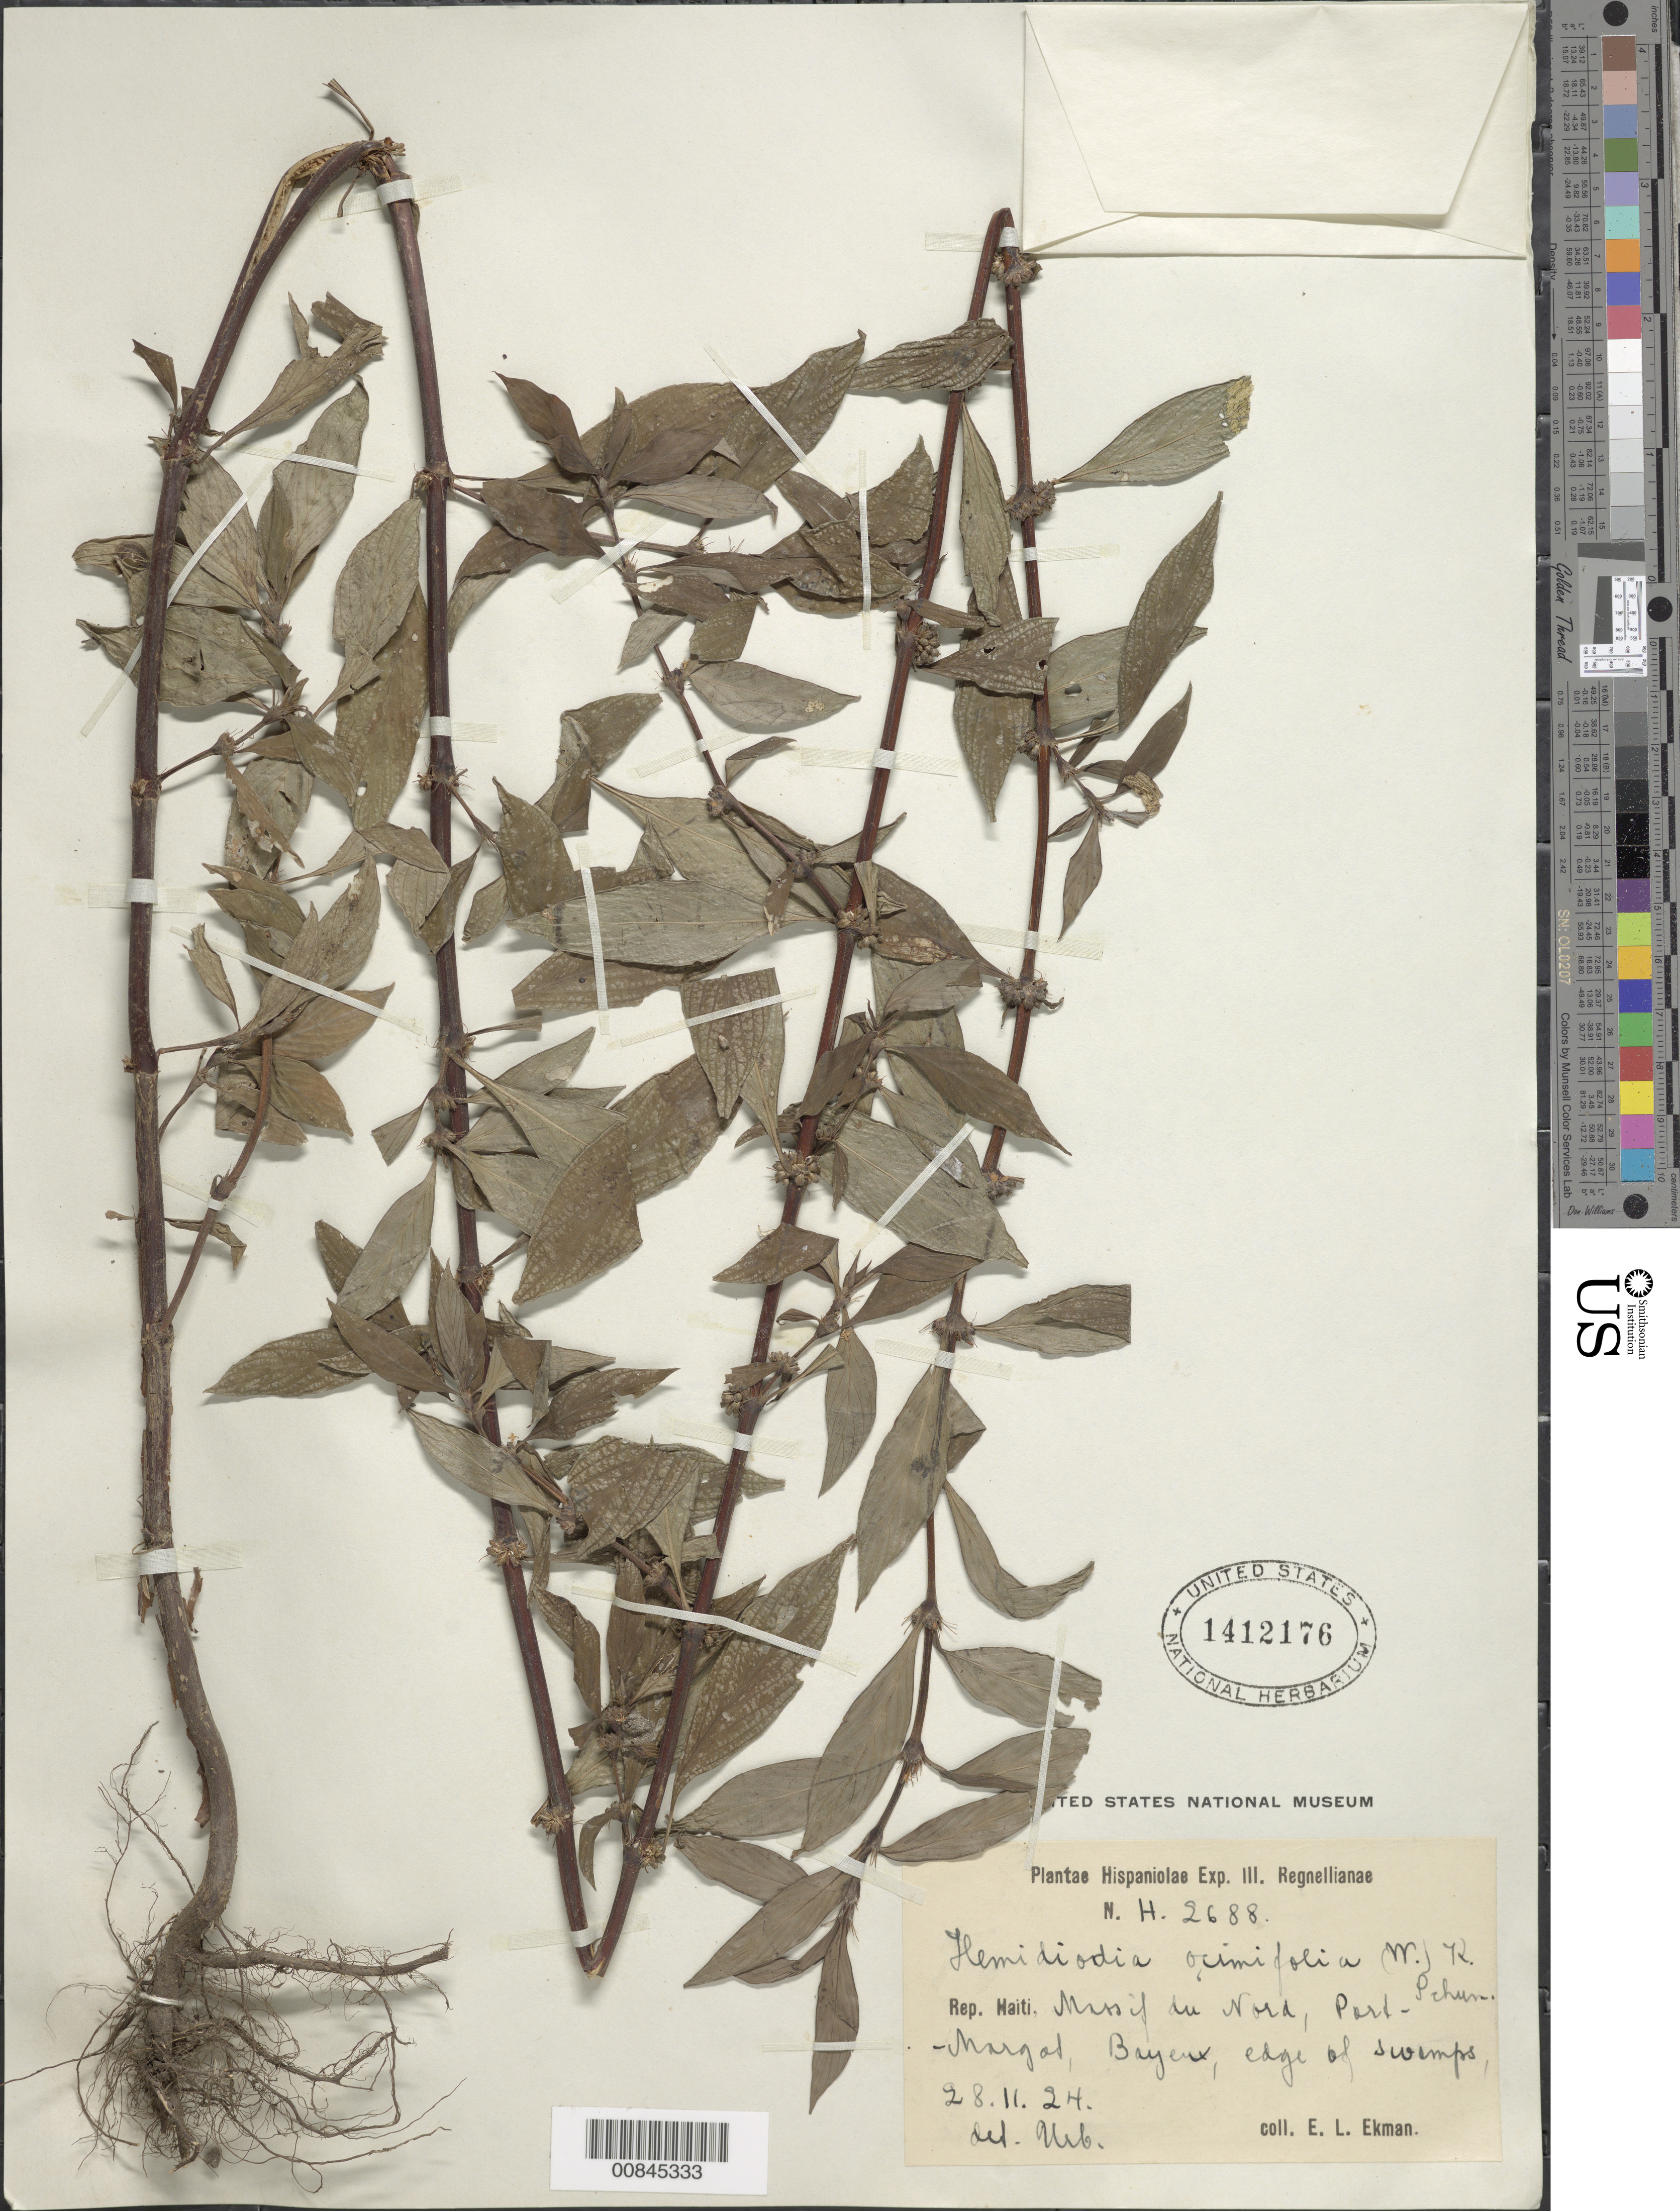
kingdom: Plantae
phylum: Tracheophyta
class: Magnoliopsida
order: Gentianales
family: Rubiaceae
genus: Spermacoce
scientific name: Spermacoce ocymifolia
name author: Willd. ex Roem. & Schult.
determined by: Urban, Ignatz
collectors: E. L. Ekman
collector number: H 2688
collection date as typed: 28 Nov 1924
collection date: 1924-11-28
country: Haiti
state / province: Nord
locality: Port Schun. (sp?) - Margot (sp?), Bayeux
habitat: Edge of swamps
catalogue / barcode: US 1412176